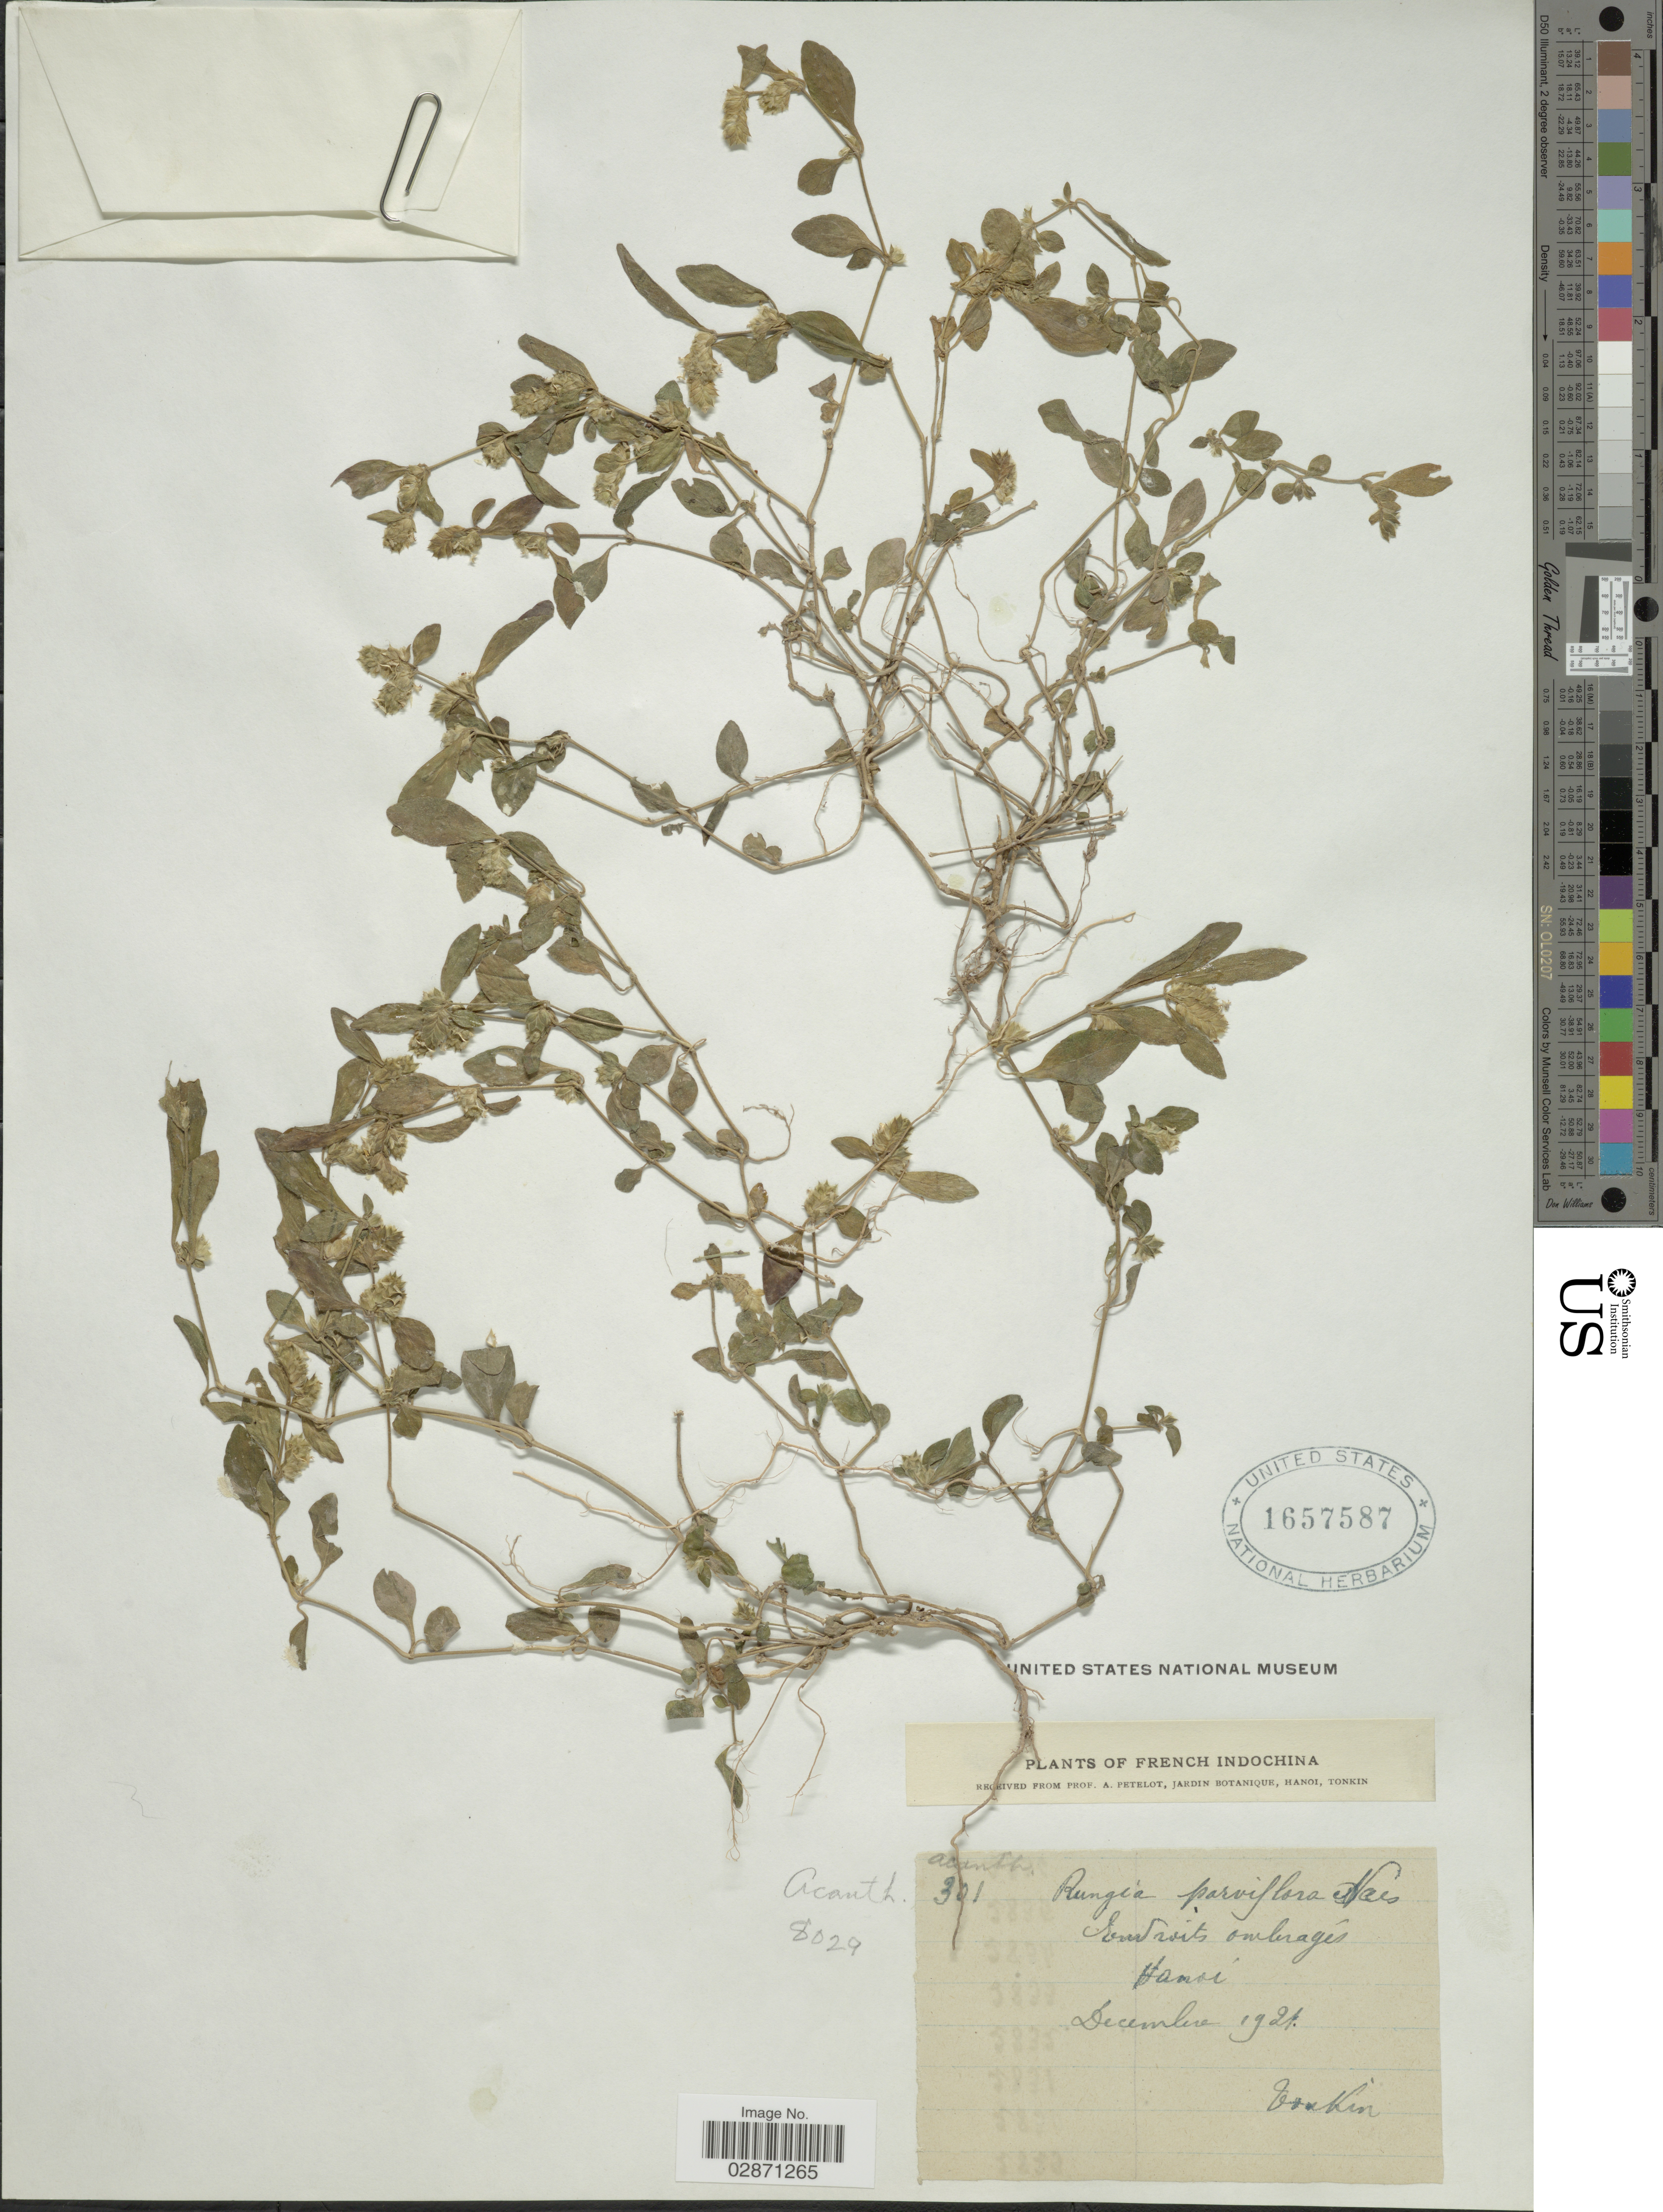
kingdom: Plantae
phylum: Tracheophyta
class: Magnoliopsida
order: Lamiales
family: Acanthaceae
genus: Rungia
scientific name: Rungia parviflora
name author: Nees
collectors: A. Petelot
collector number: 301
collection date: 1921-12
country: Vietnam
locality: French Indochina. Tonkin. Hanoi.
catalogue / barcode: US 1657587